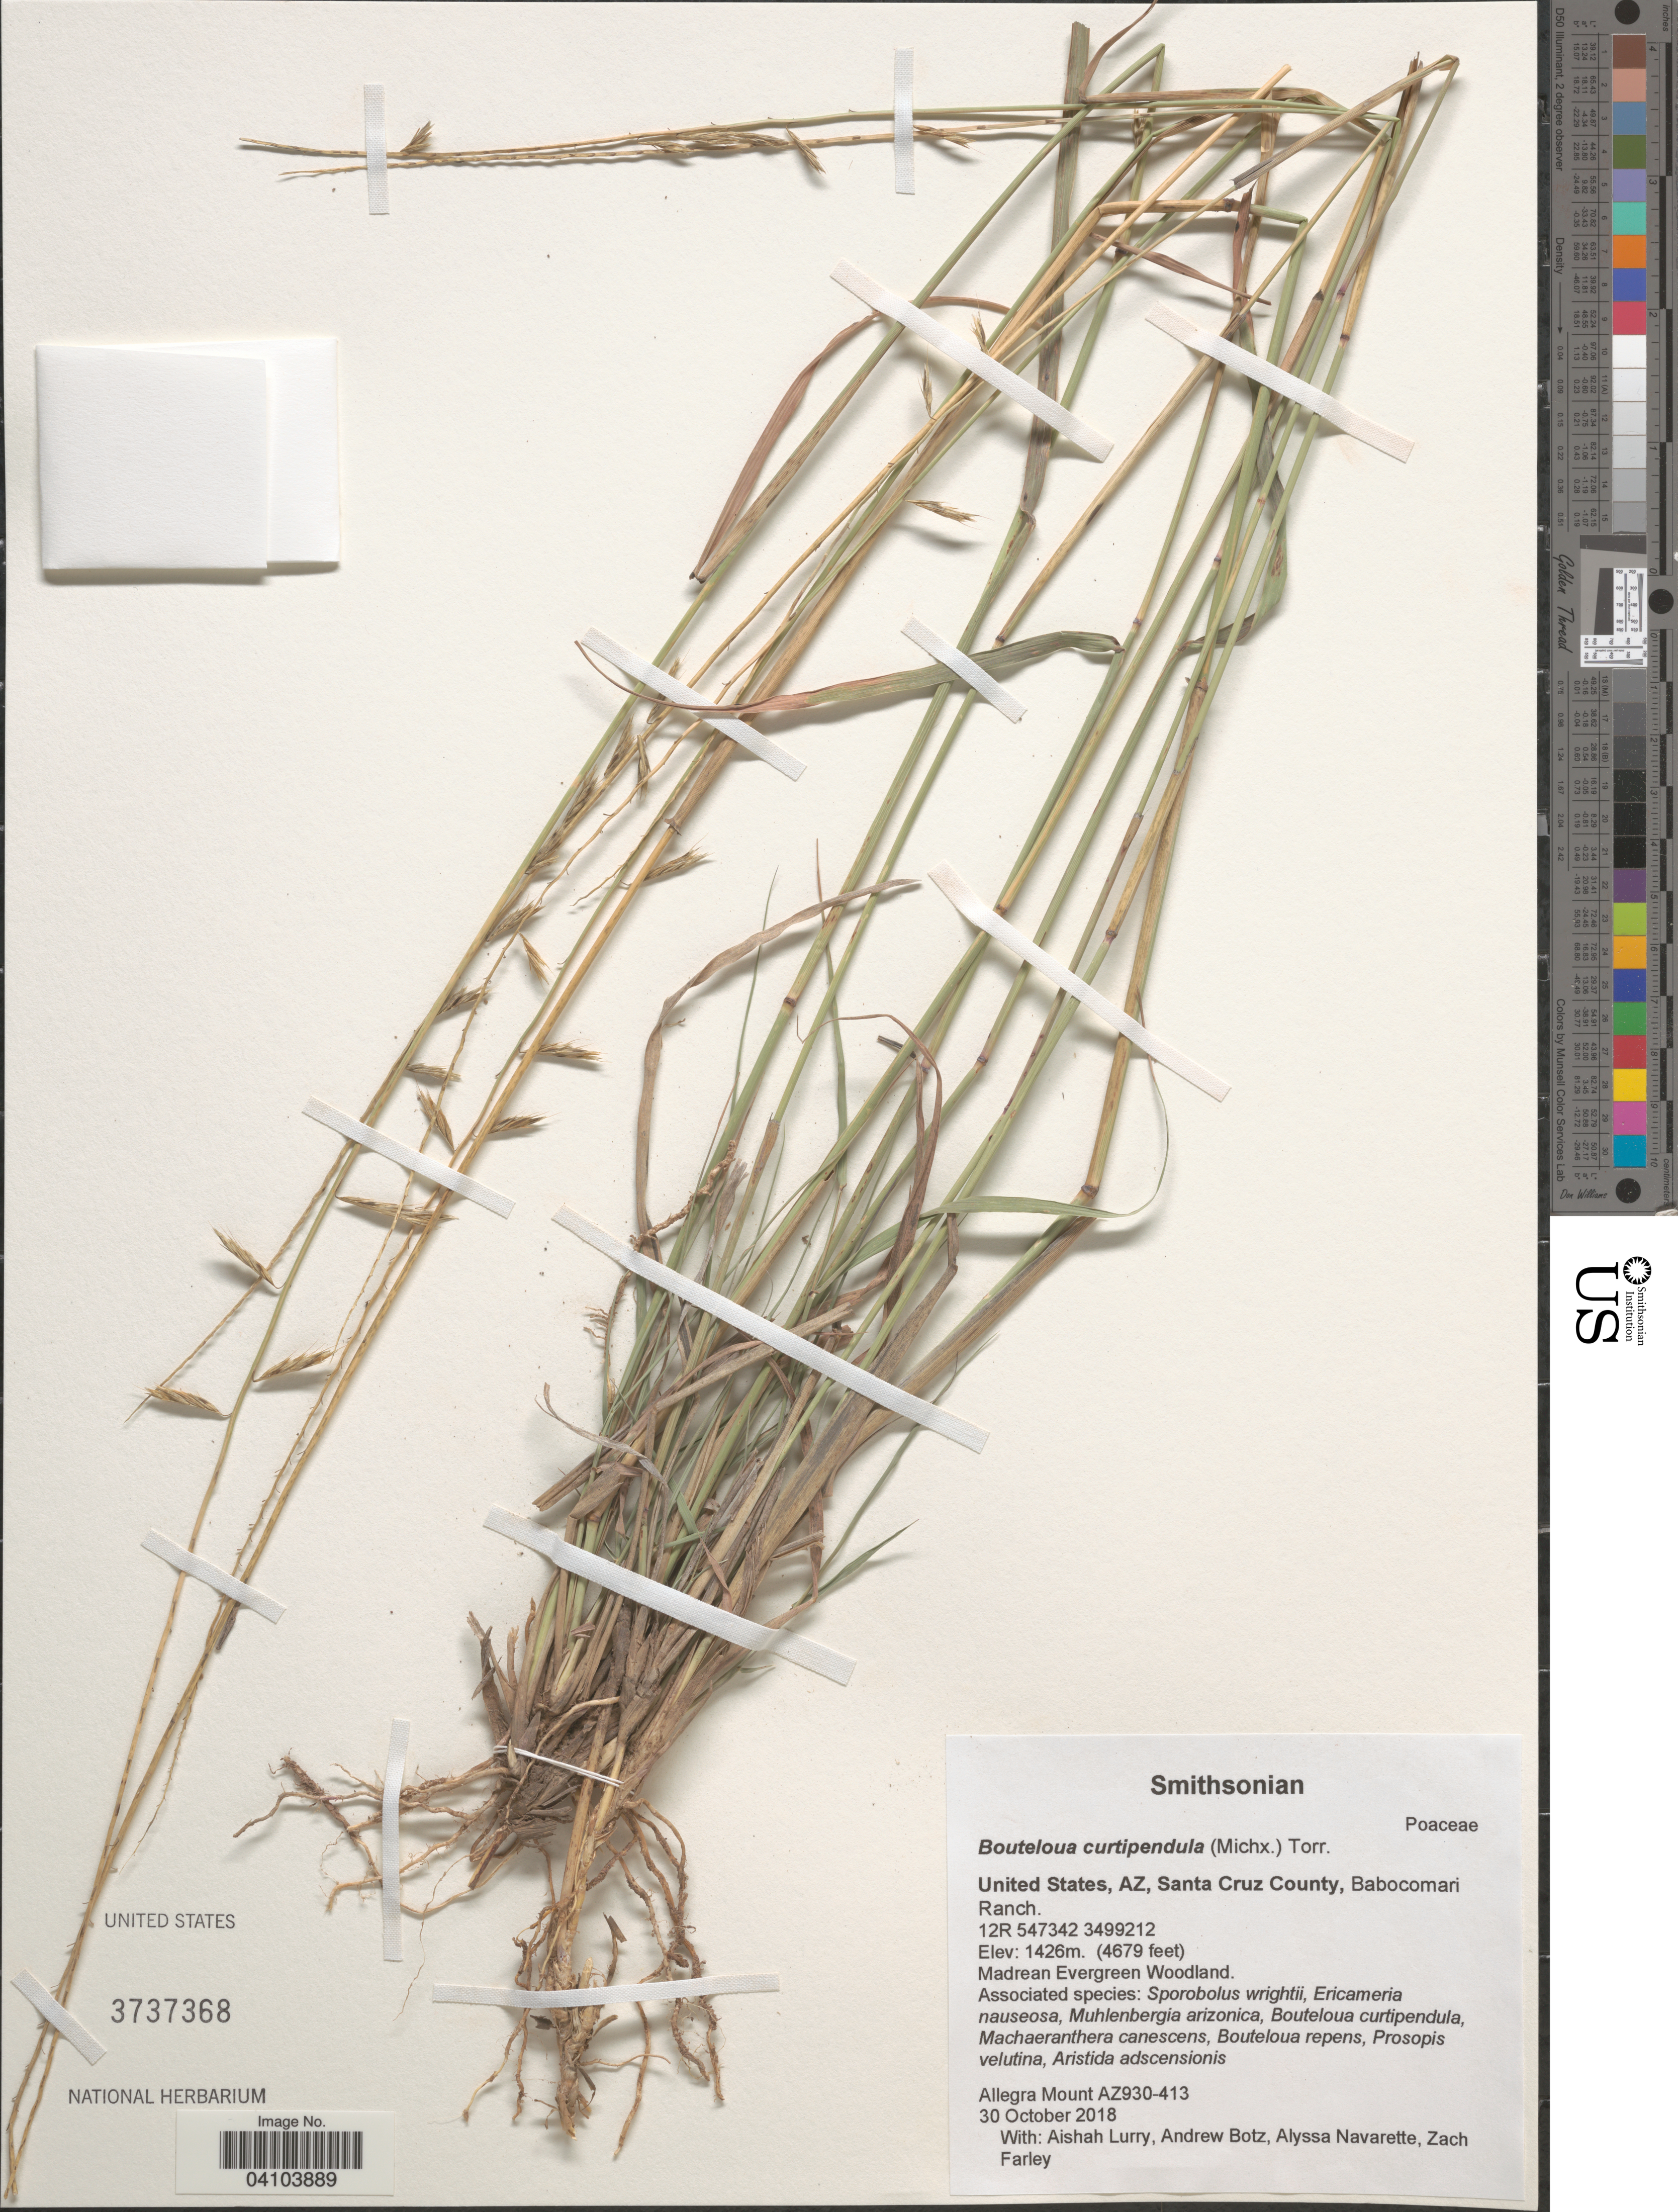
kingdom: Plantae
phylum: Tracheophyta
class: Liliopsida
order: Poales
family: Poaceae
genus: Bouteloua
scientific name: Bouteloua curtipendula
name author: (Michx.) Torr.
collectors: A. Mount, A. Lurry, A. Botz, A. Navarette & Z. Farley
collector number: AZ930-413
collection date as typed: Transcribed d/m/y: 30/10/2018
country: United States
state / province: Arizona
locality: Santa Cruz County, Babocomari Ranch. 12R 547342 3499212.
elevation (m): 1426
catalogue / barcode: US 3737368